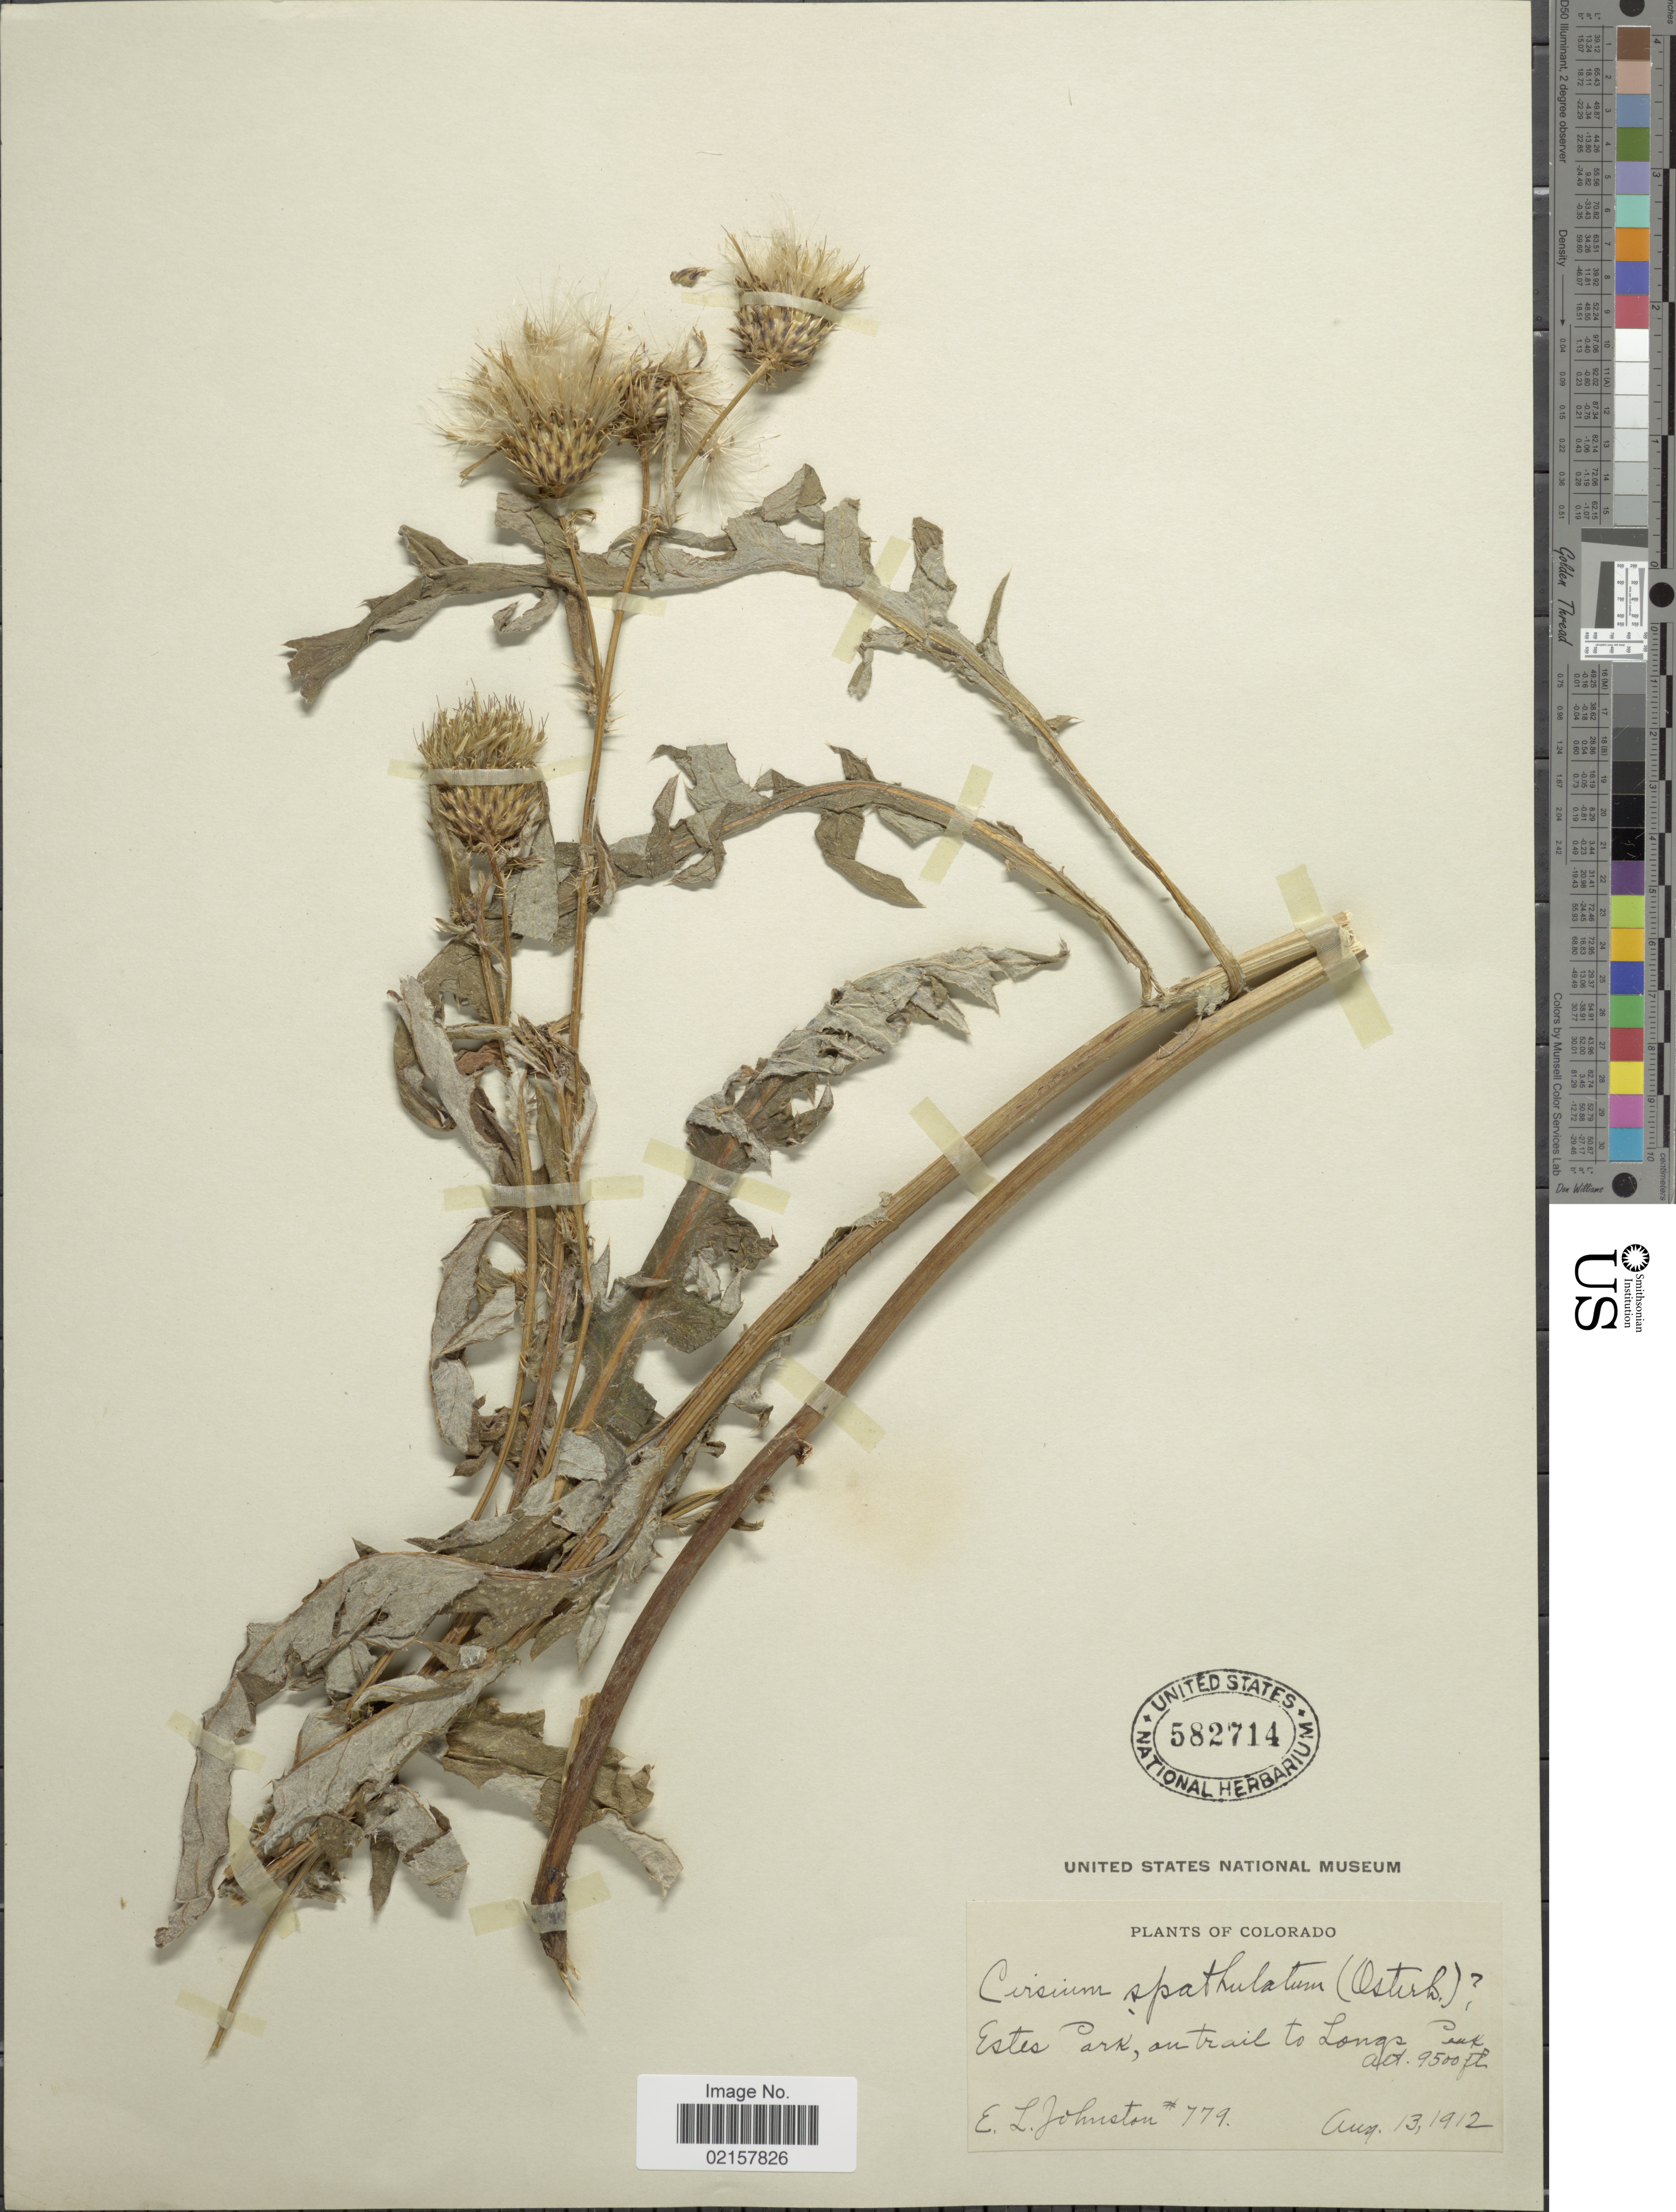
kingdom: Plantae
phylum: Tracheophyta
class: Magnoliopsida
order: Asterales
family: Asteraceae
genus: Cirsium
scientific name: Cirsium spathulatum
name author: (Moretti) Gaudin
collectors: E. L. Johnston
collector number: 779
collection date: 1912-08-13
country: United States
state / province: Colorado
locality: Estes Park, on trail to Longs Peak.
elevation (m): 2896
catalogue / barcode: US 582714